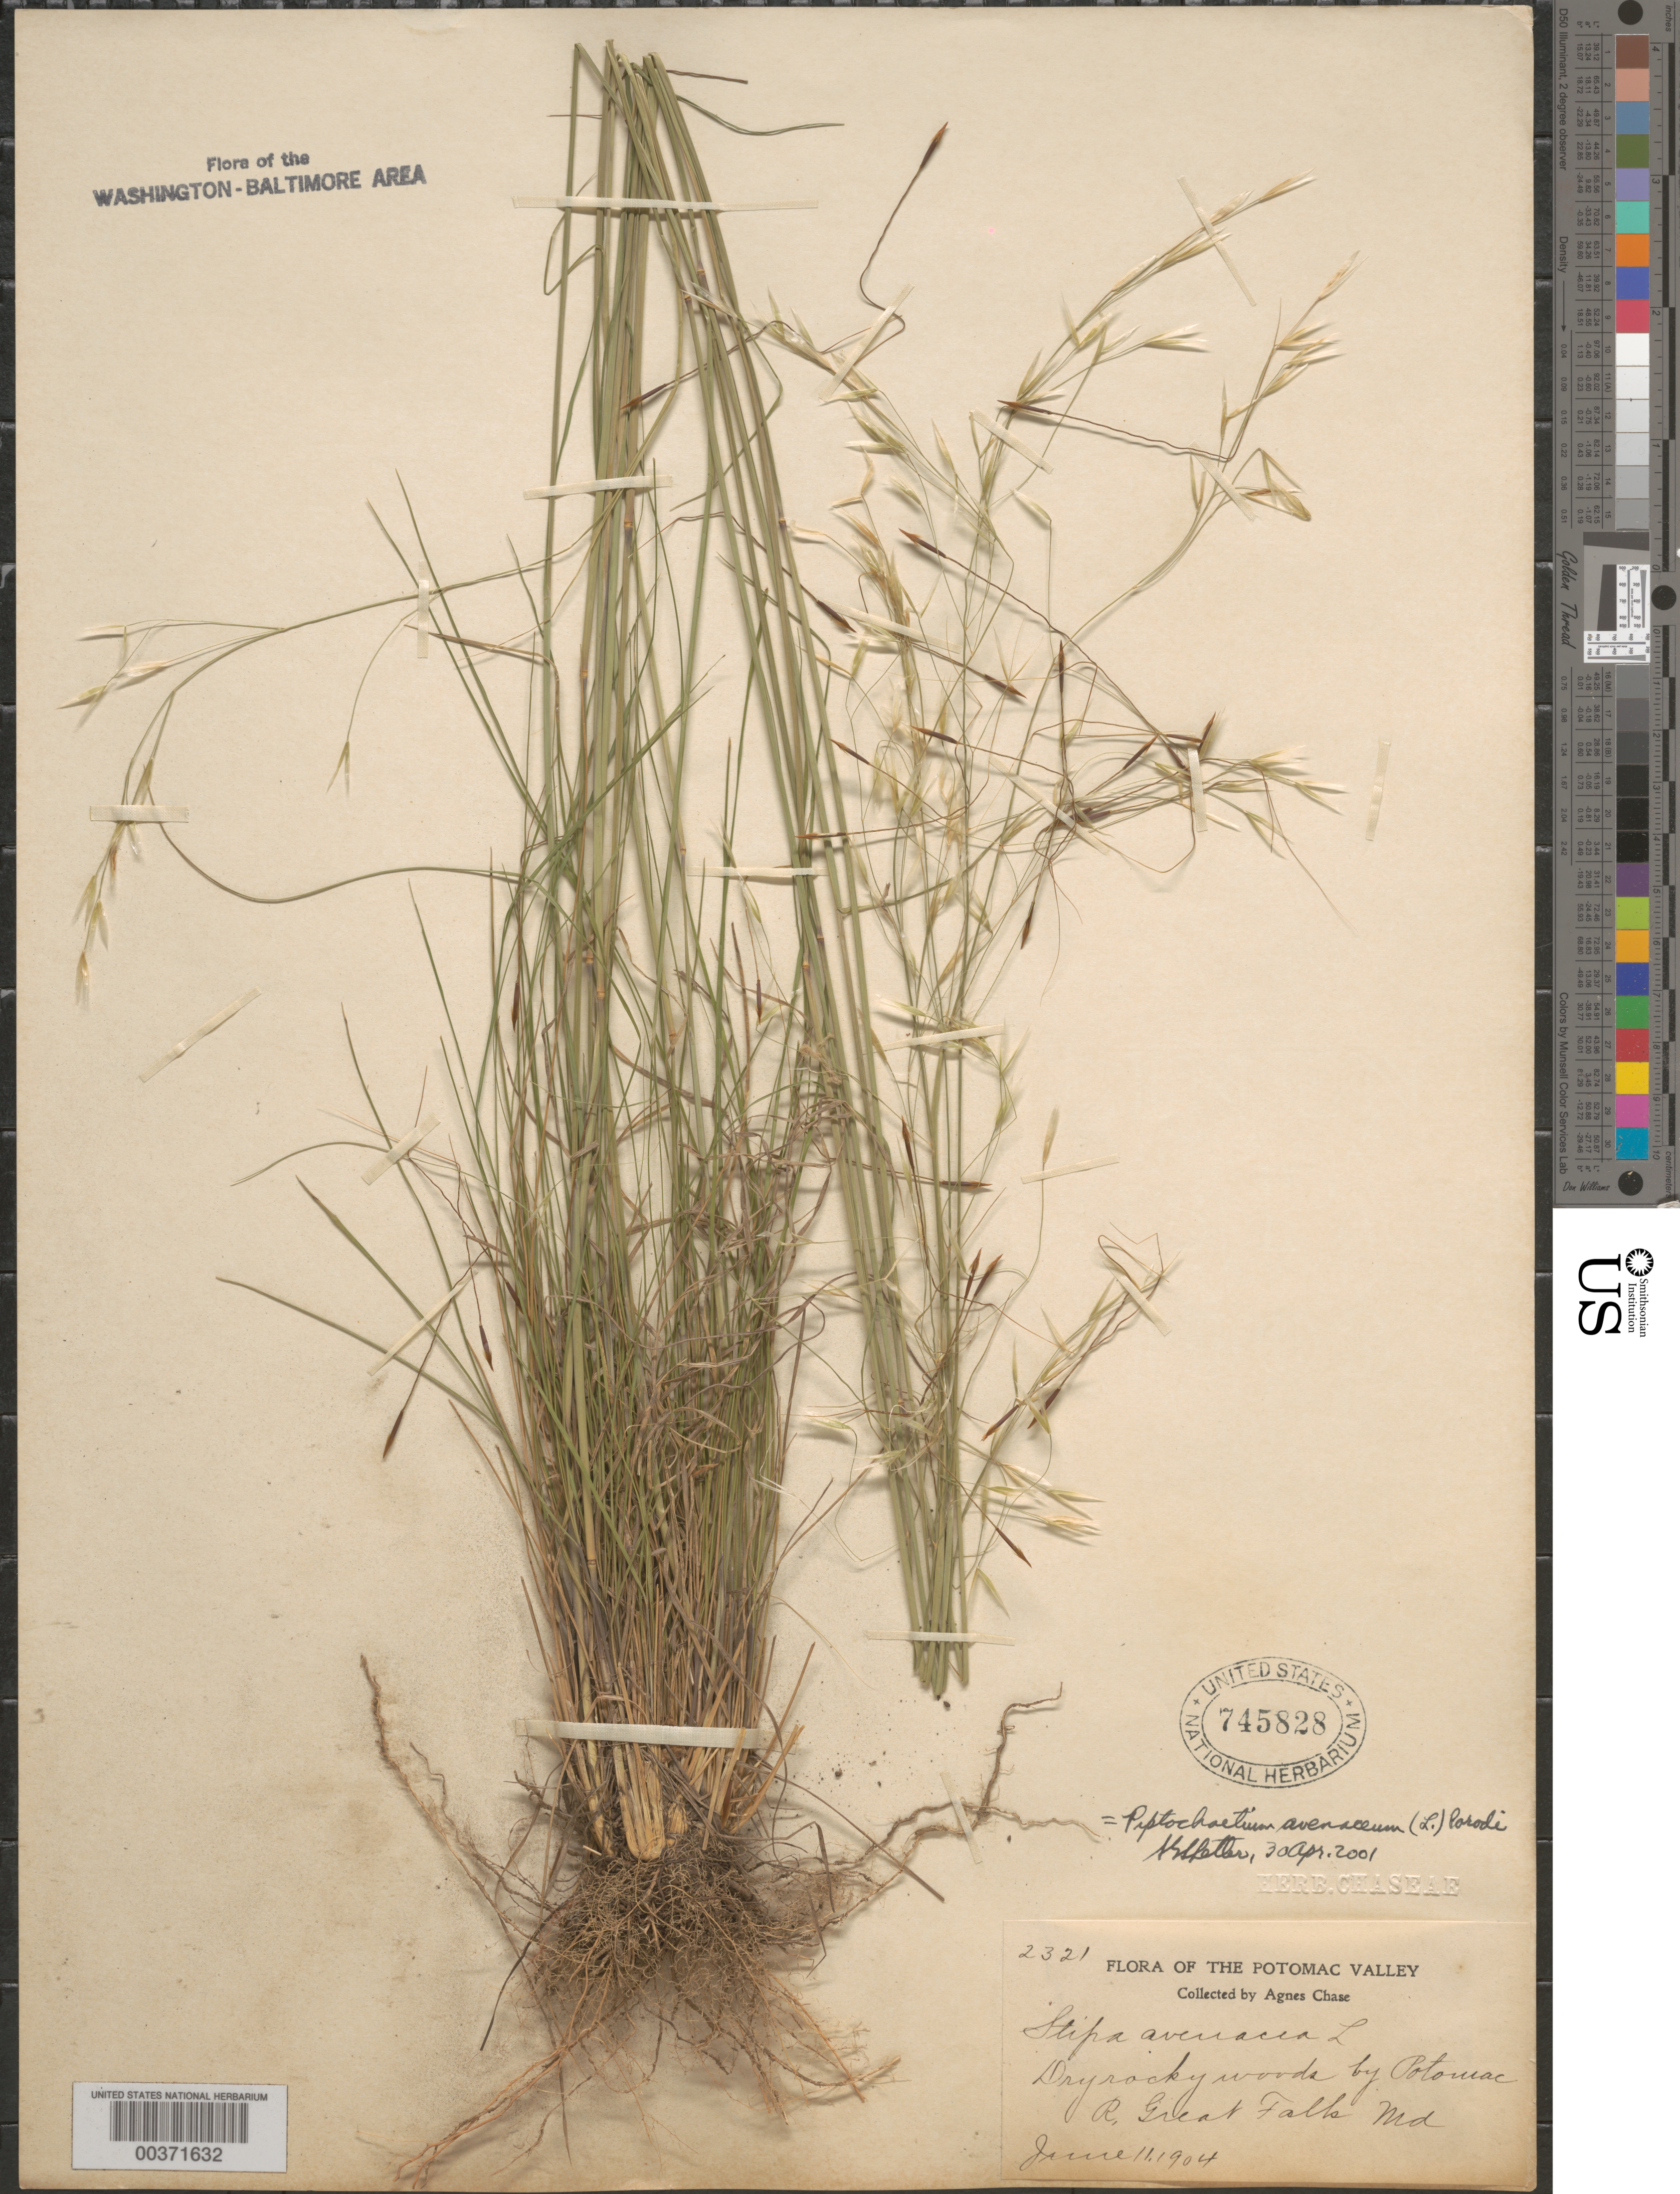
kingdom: Plantae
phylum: Tracheophyta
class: Liliopsida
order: Poales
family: Poaceae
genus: Piptochaetium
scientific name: Piptochaetium avenaceum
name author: (L.) Parodi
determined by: Shetler, Stanwyn G., (US), NMNH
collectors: A. Chase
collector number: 2321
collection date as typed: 16 Jun 1904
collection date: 1904-06-16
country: United States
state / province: Maryland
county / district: Montgomery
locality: Great Falls, by Potomac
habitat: Dry rocky woods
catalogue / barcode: US 745828